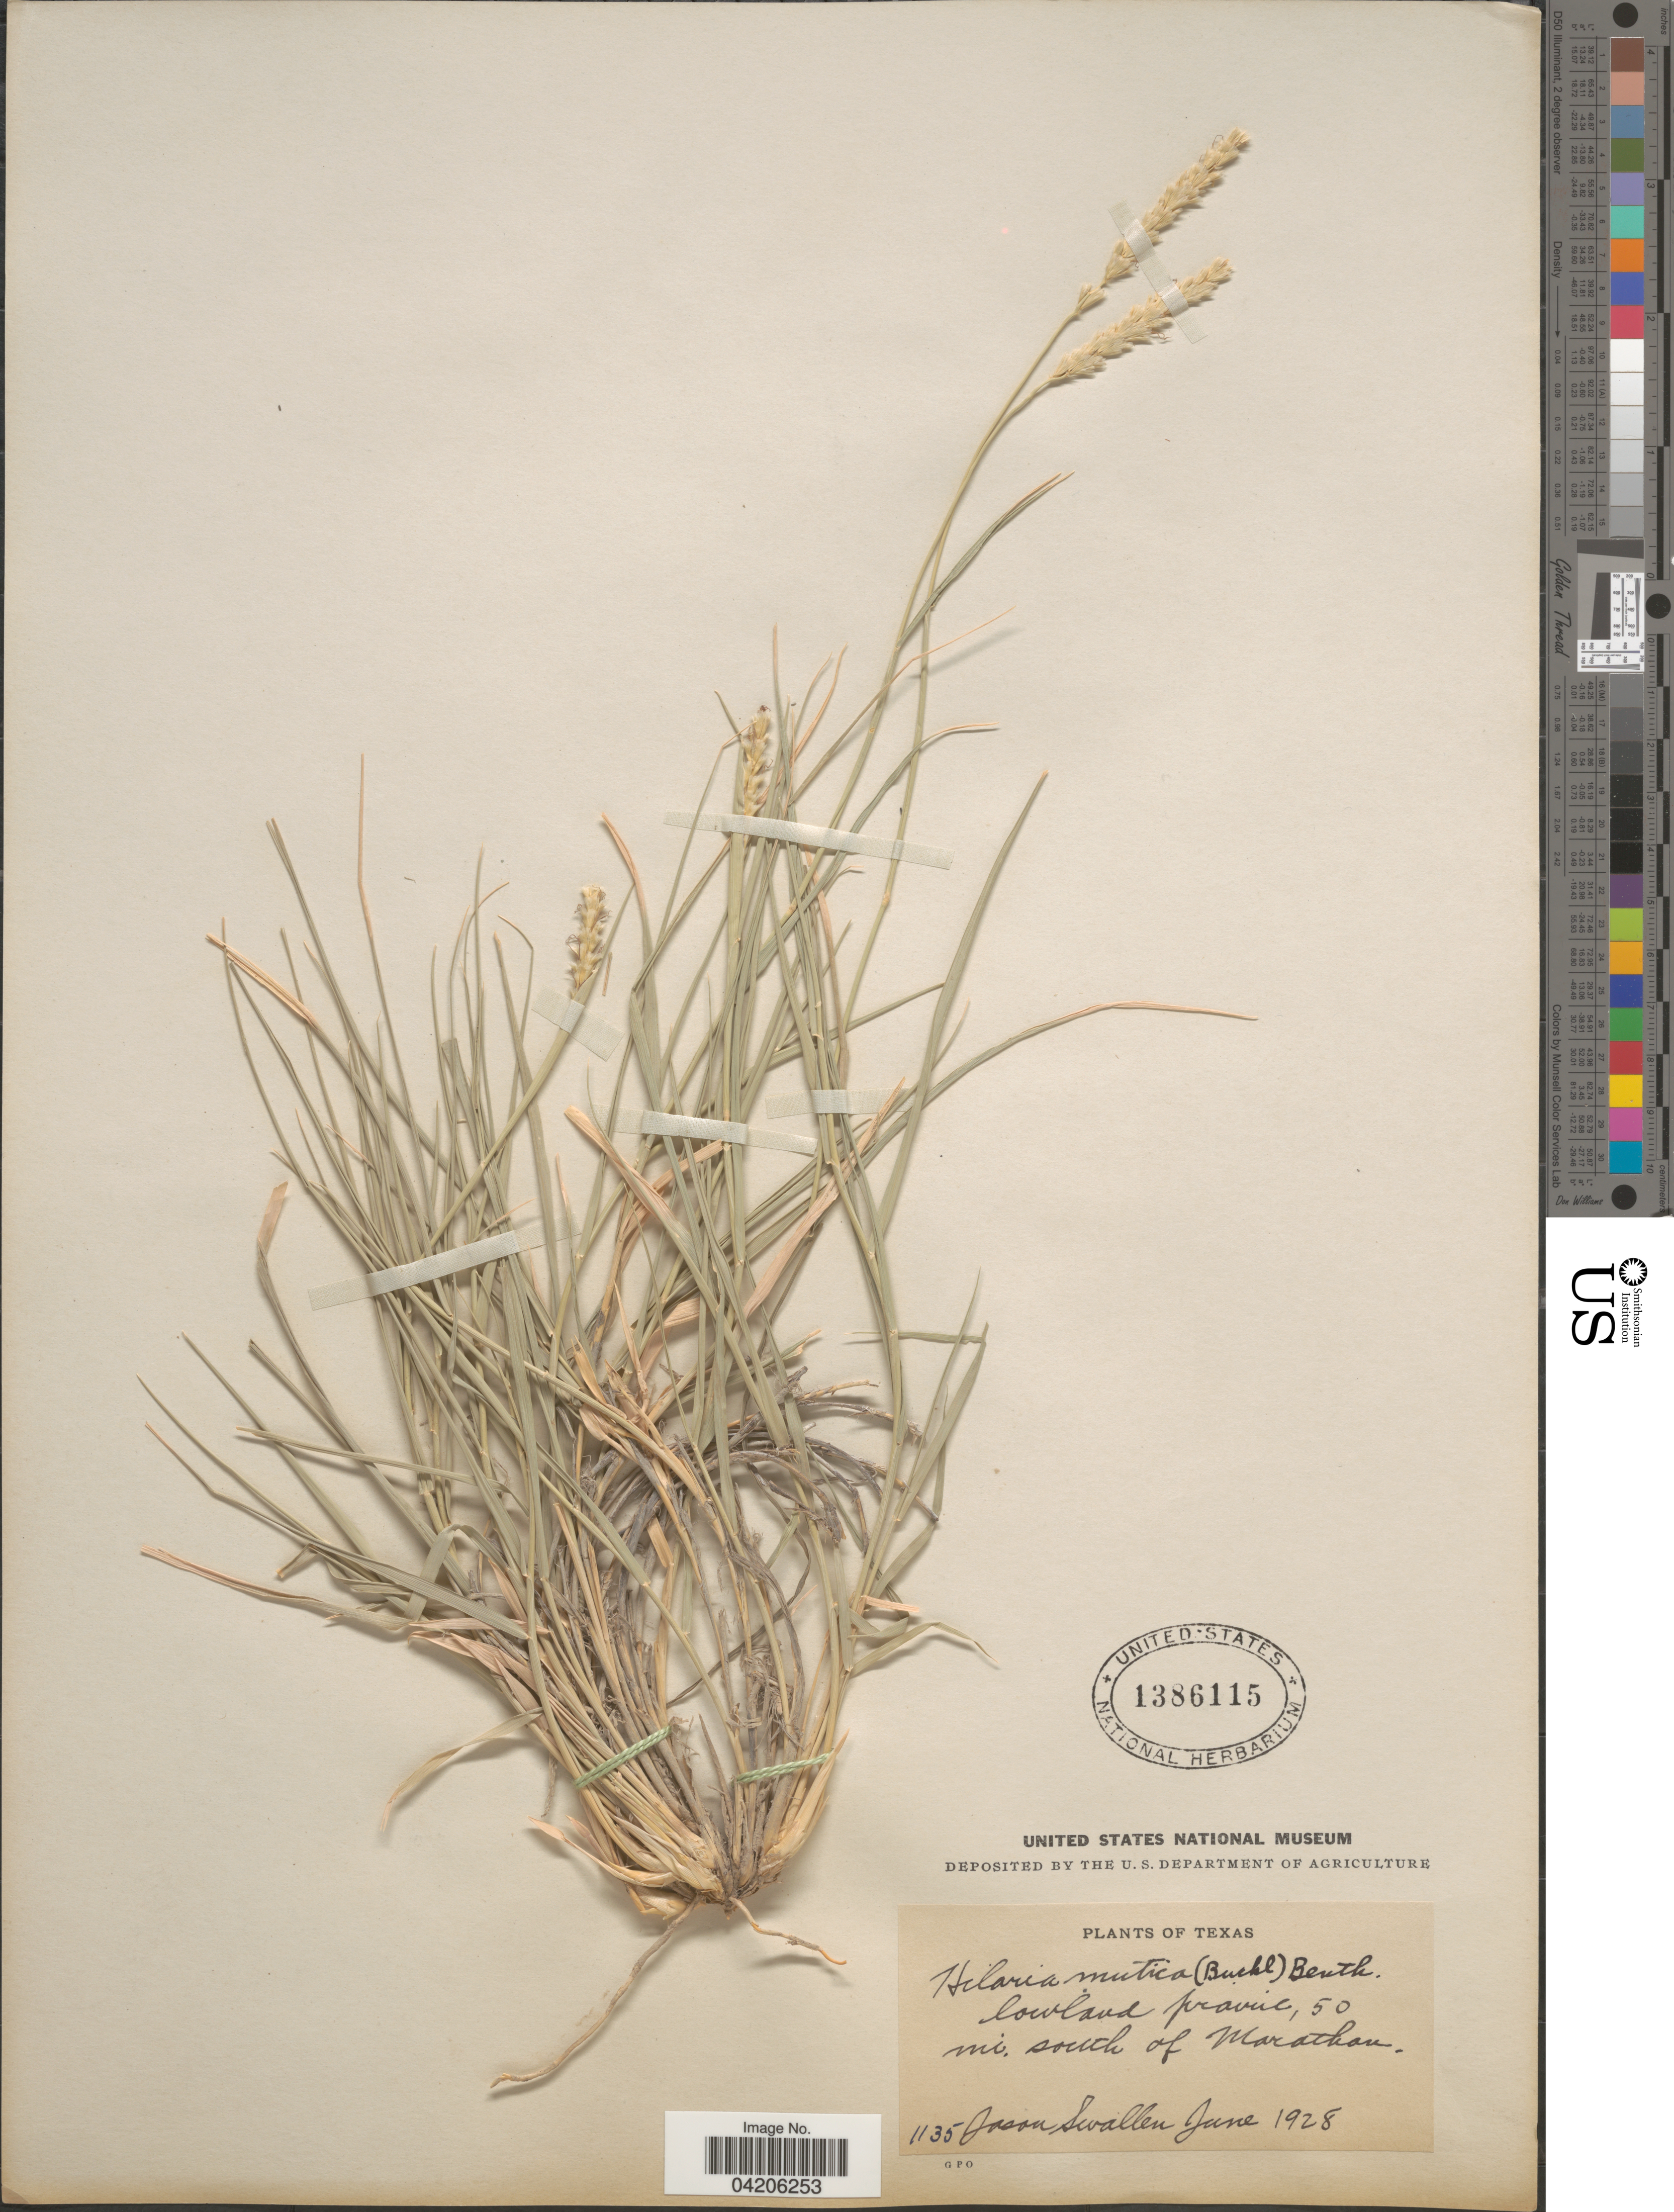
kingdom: Plantae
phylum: Tracheophyta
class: Liliopsida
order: Poales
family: Poaceae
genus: Hilaria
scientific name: Hilaria mutica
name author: (Buckley) Benth.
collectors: J. R. Swallen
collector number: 1135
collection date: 1928-06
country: United States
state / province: Texas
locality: Lowland prairie, 50 mi. south of Marathon.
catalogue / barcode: US 1386115